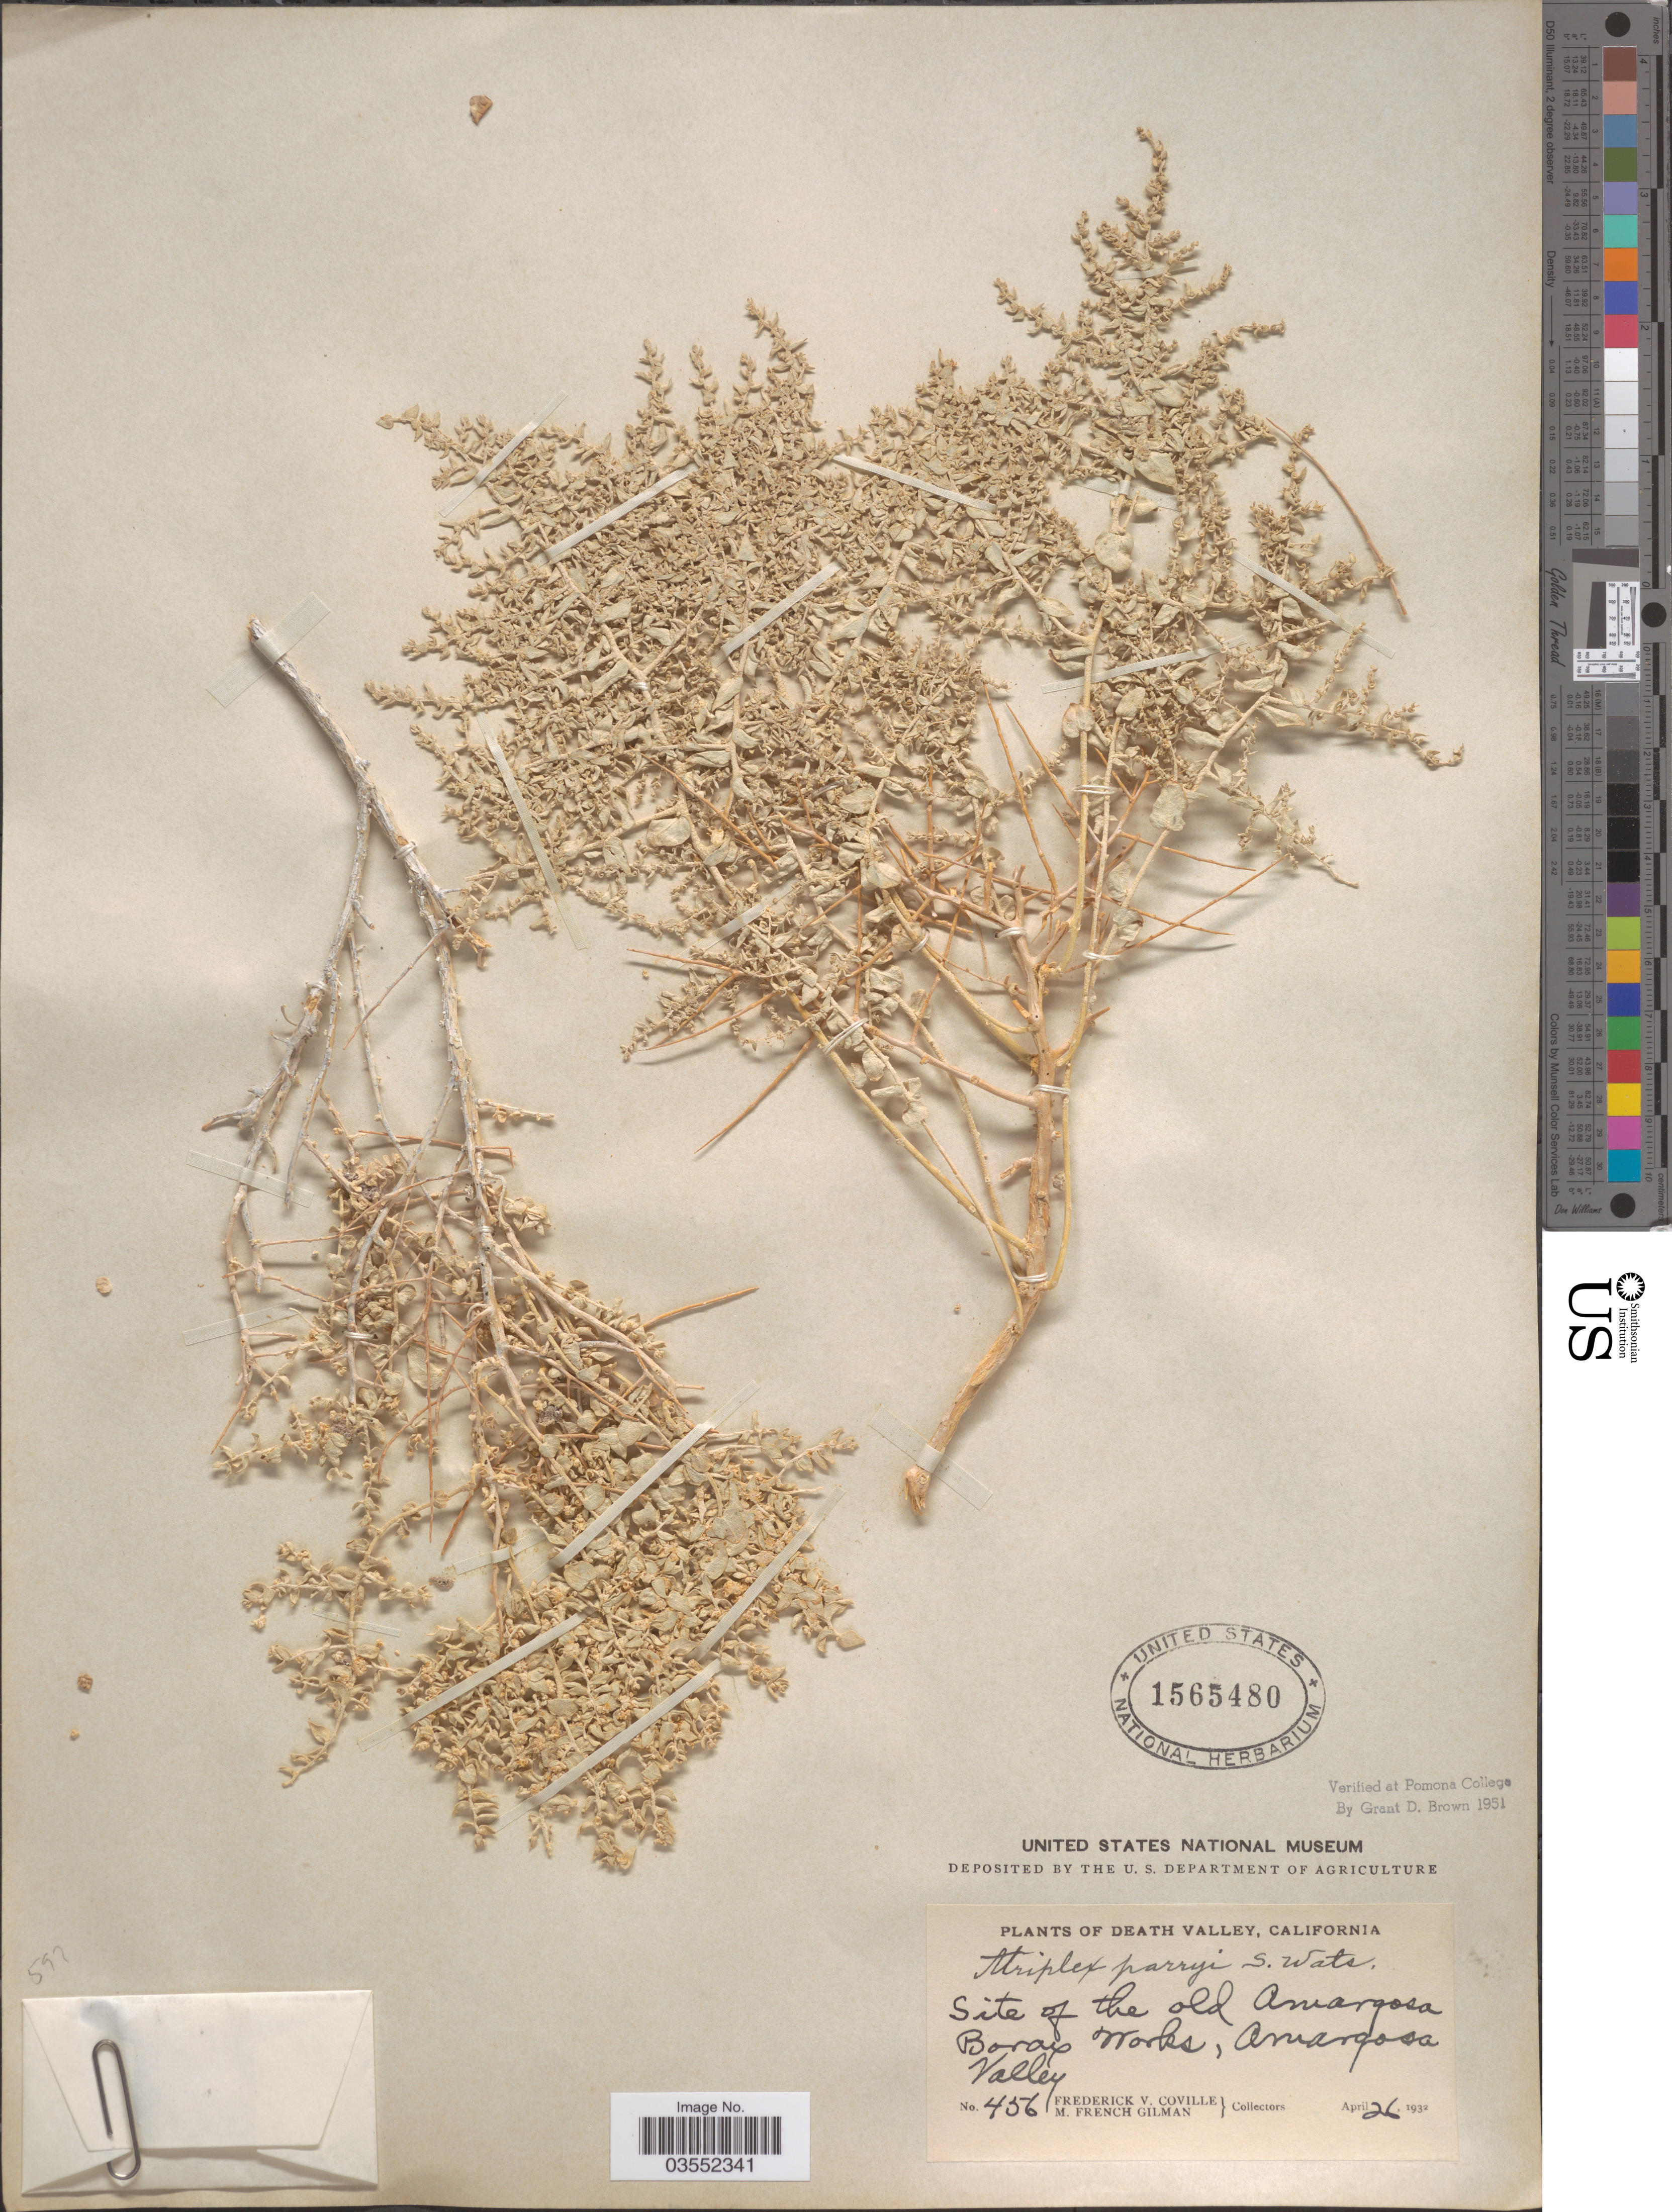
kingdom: Plantae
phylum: Tracheophyta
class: Magnoliopsida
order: Caryophyllales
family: Amaranthaceae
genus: Atriplex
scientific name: Atriplex parryi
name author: S. Watson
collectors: F. V. Coville & M. F. Gilman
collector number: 456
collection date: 1932-04-26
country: United States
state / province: California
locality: Death Valley, Site of the old Amargosa Borax Works, Amargosa Valley.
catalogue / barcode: US 1565480